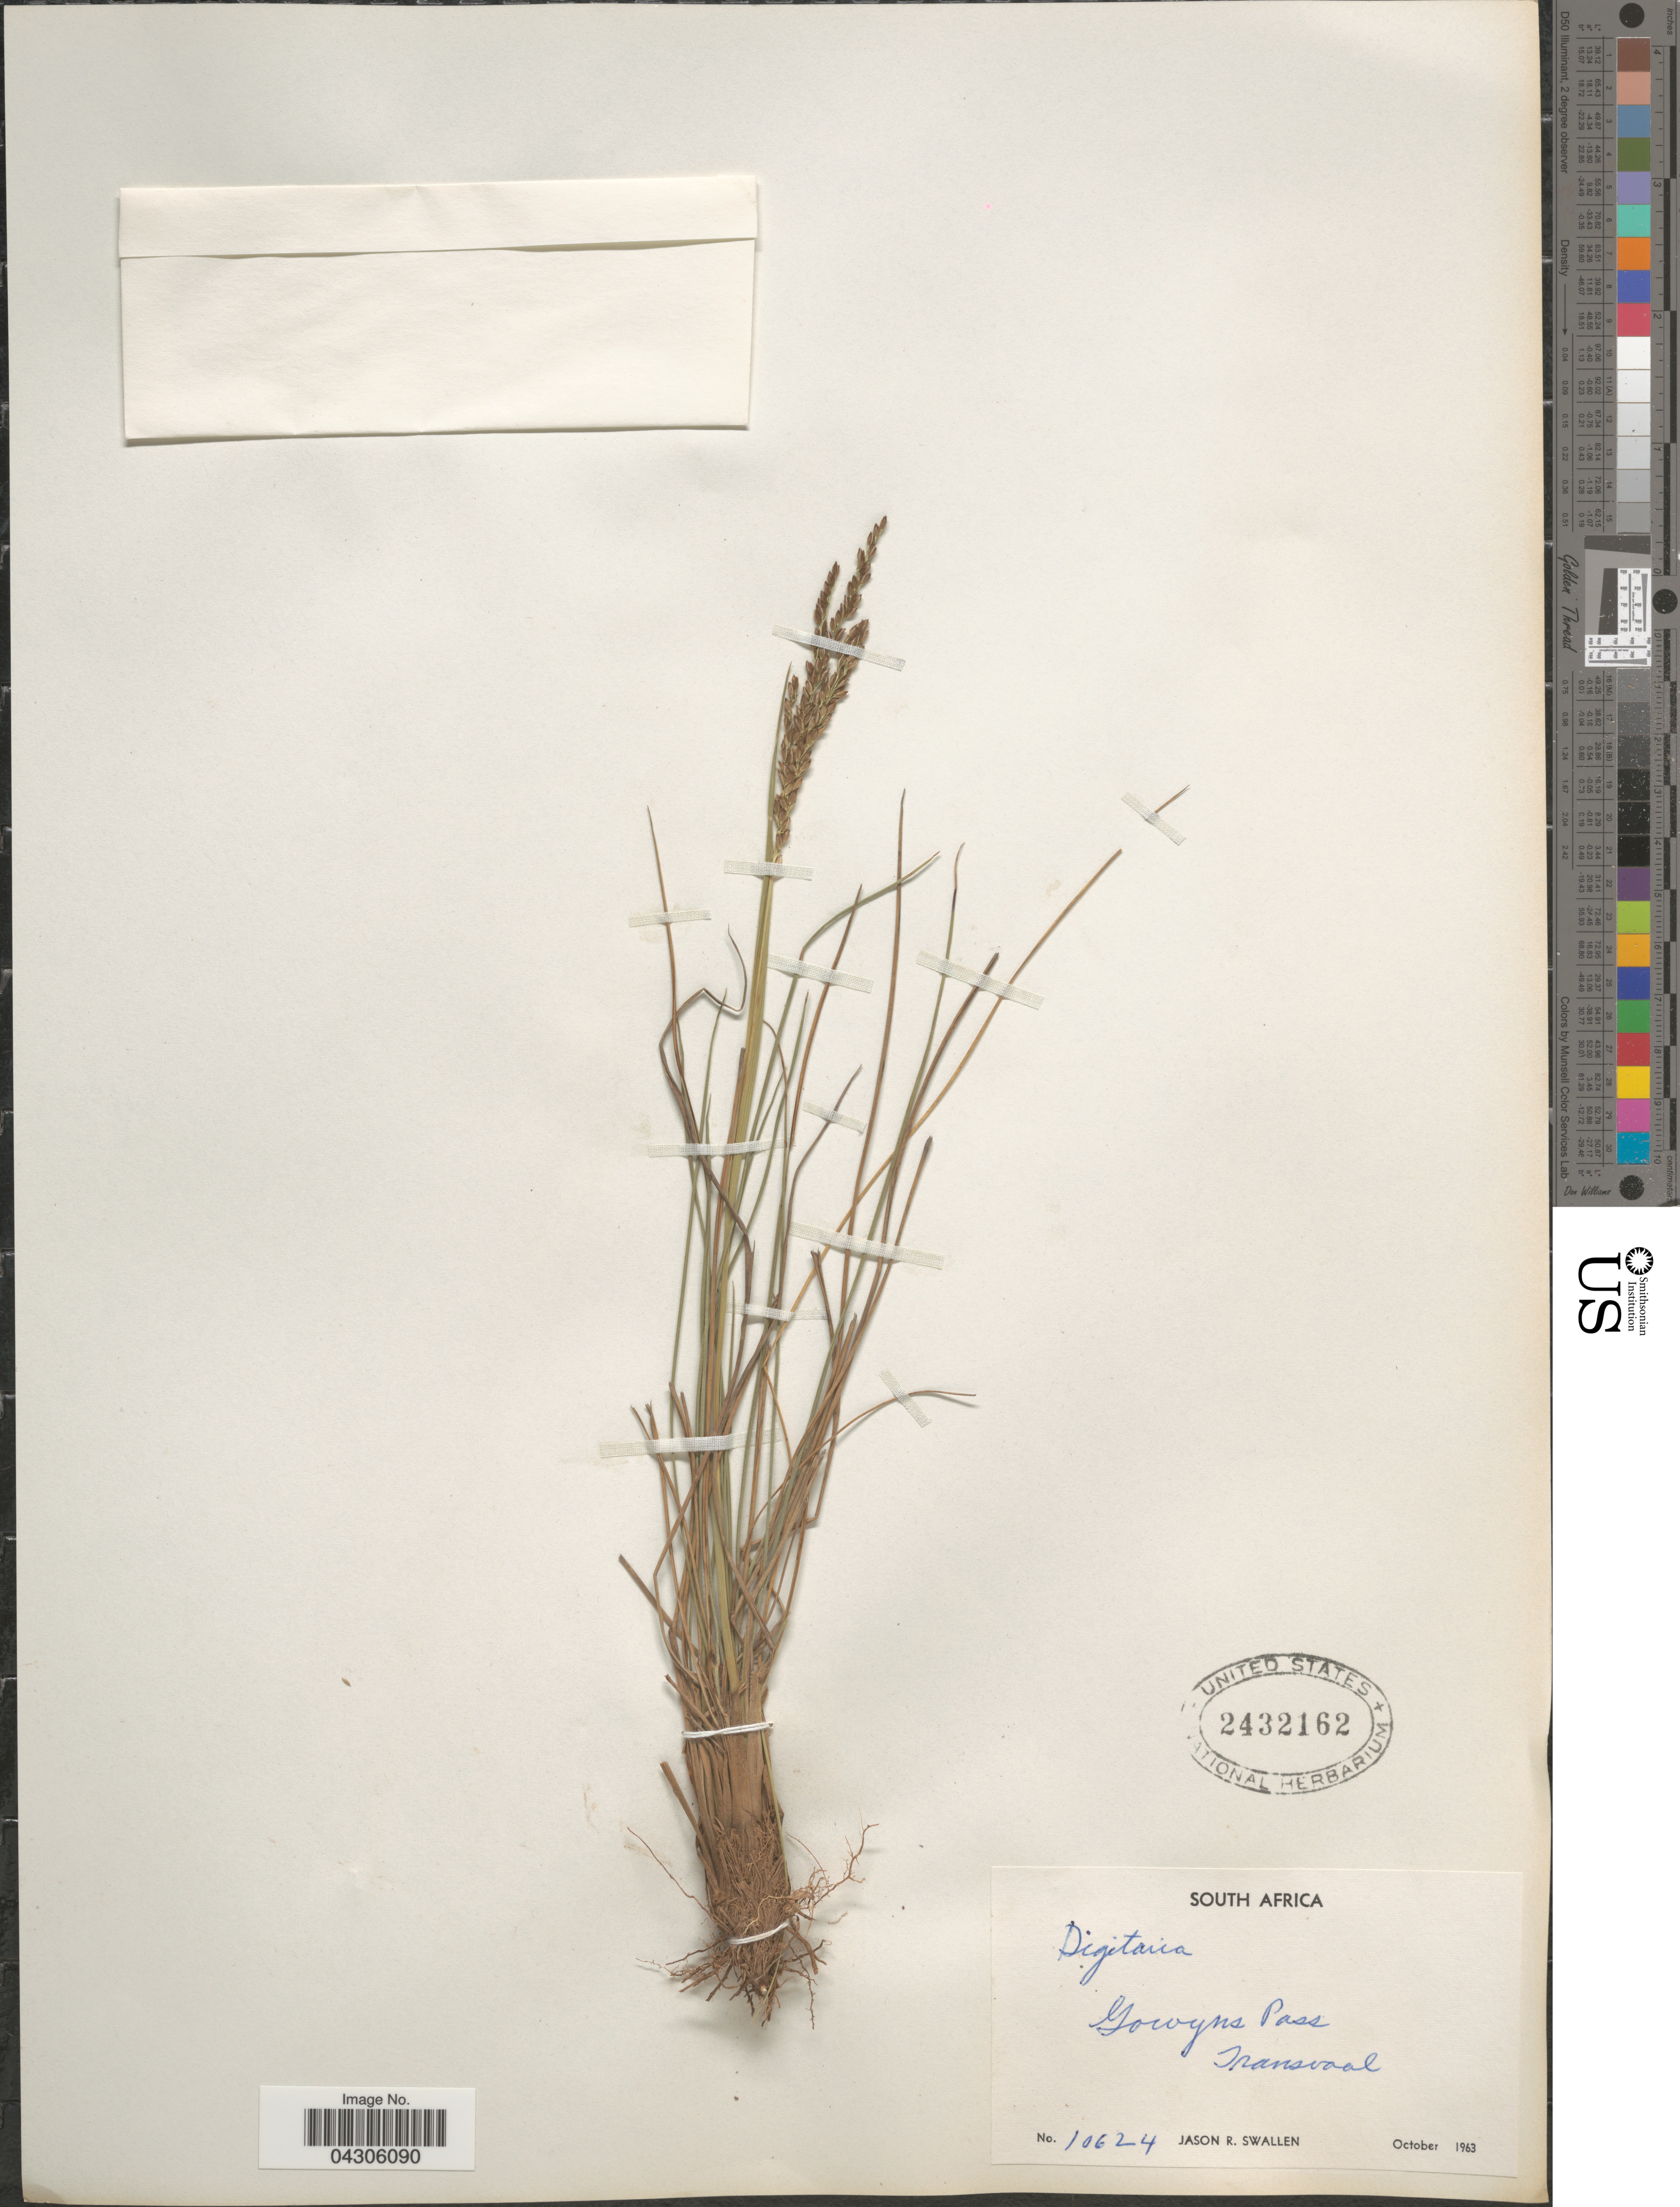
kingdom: Plantae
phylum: Tracheophyta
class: Liliopsida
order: Poales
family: Poaceae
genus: Digitaria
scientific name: Digitaria sp.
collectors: J. R. Swallen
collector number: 10624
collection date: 1963-10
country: South Africa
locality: Gowyns Pass. Transvaal.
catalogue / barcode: US 2432162